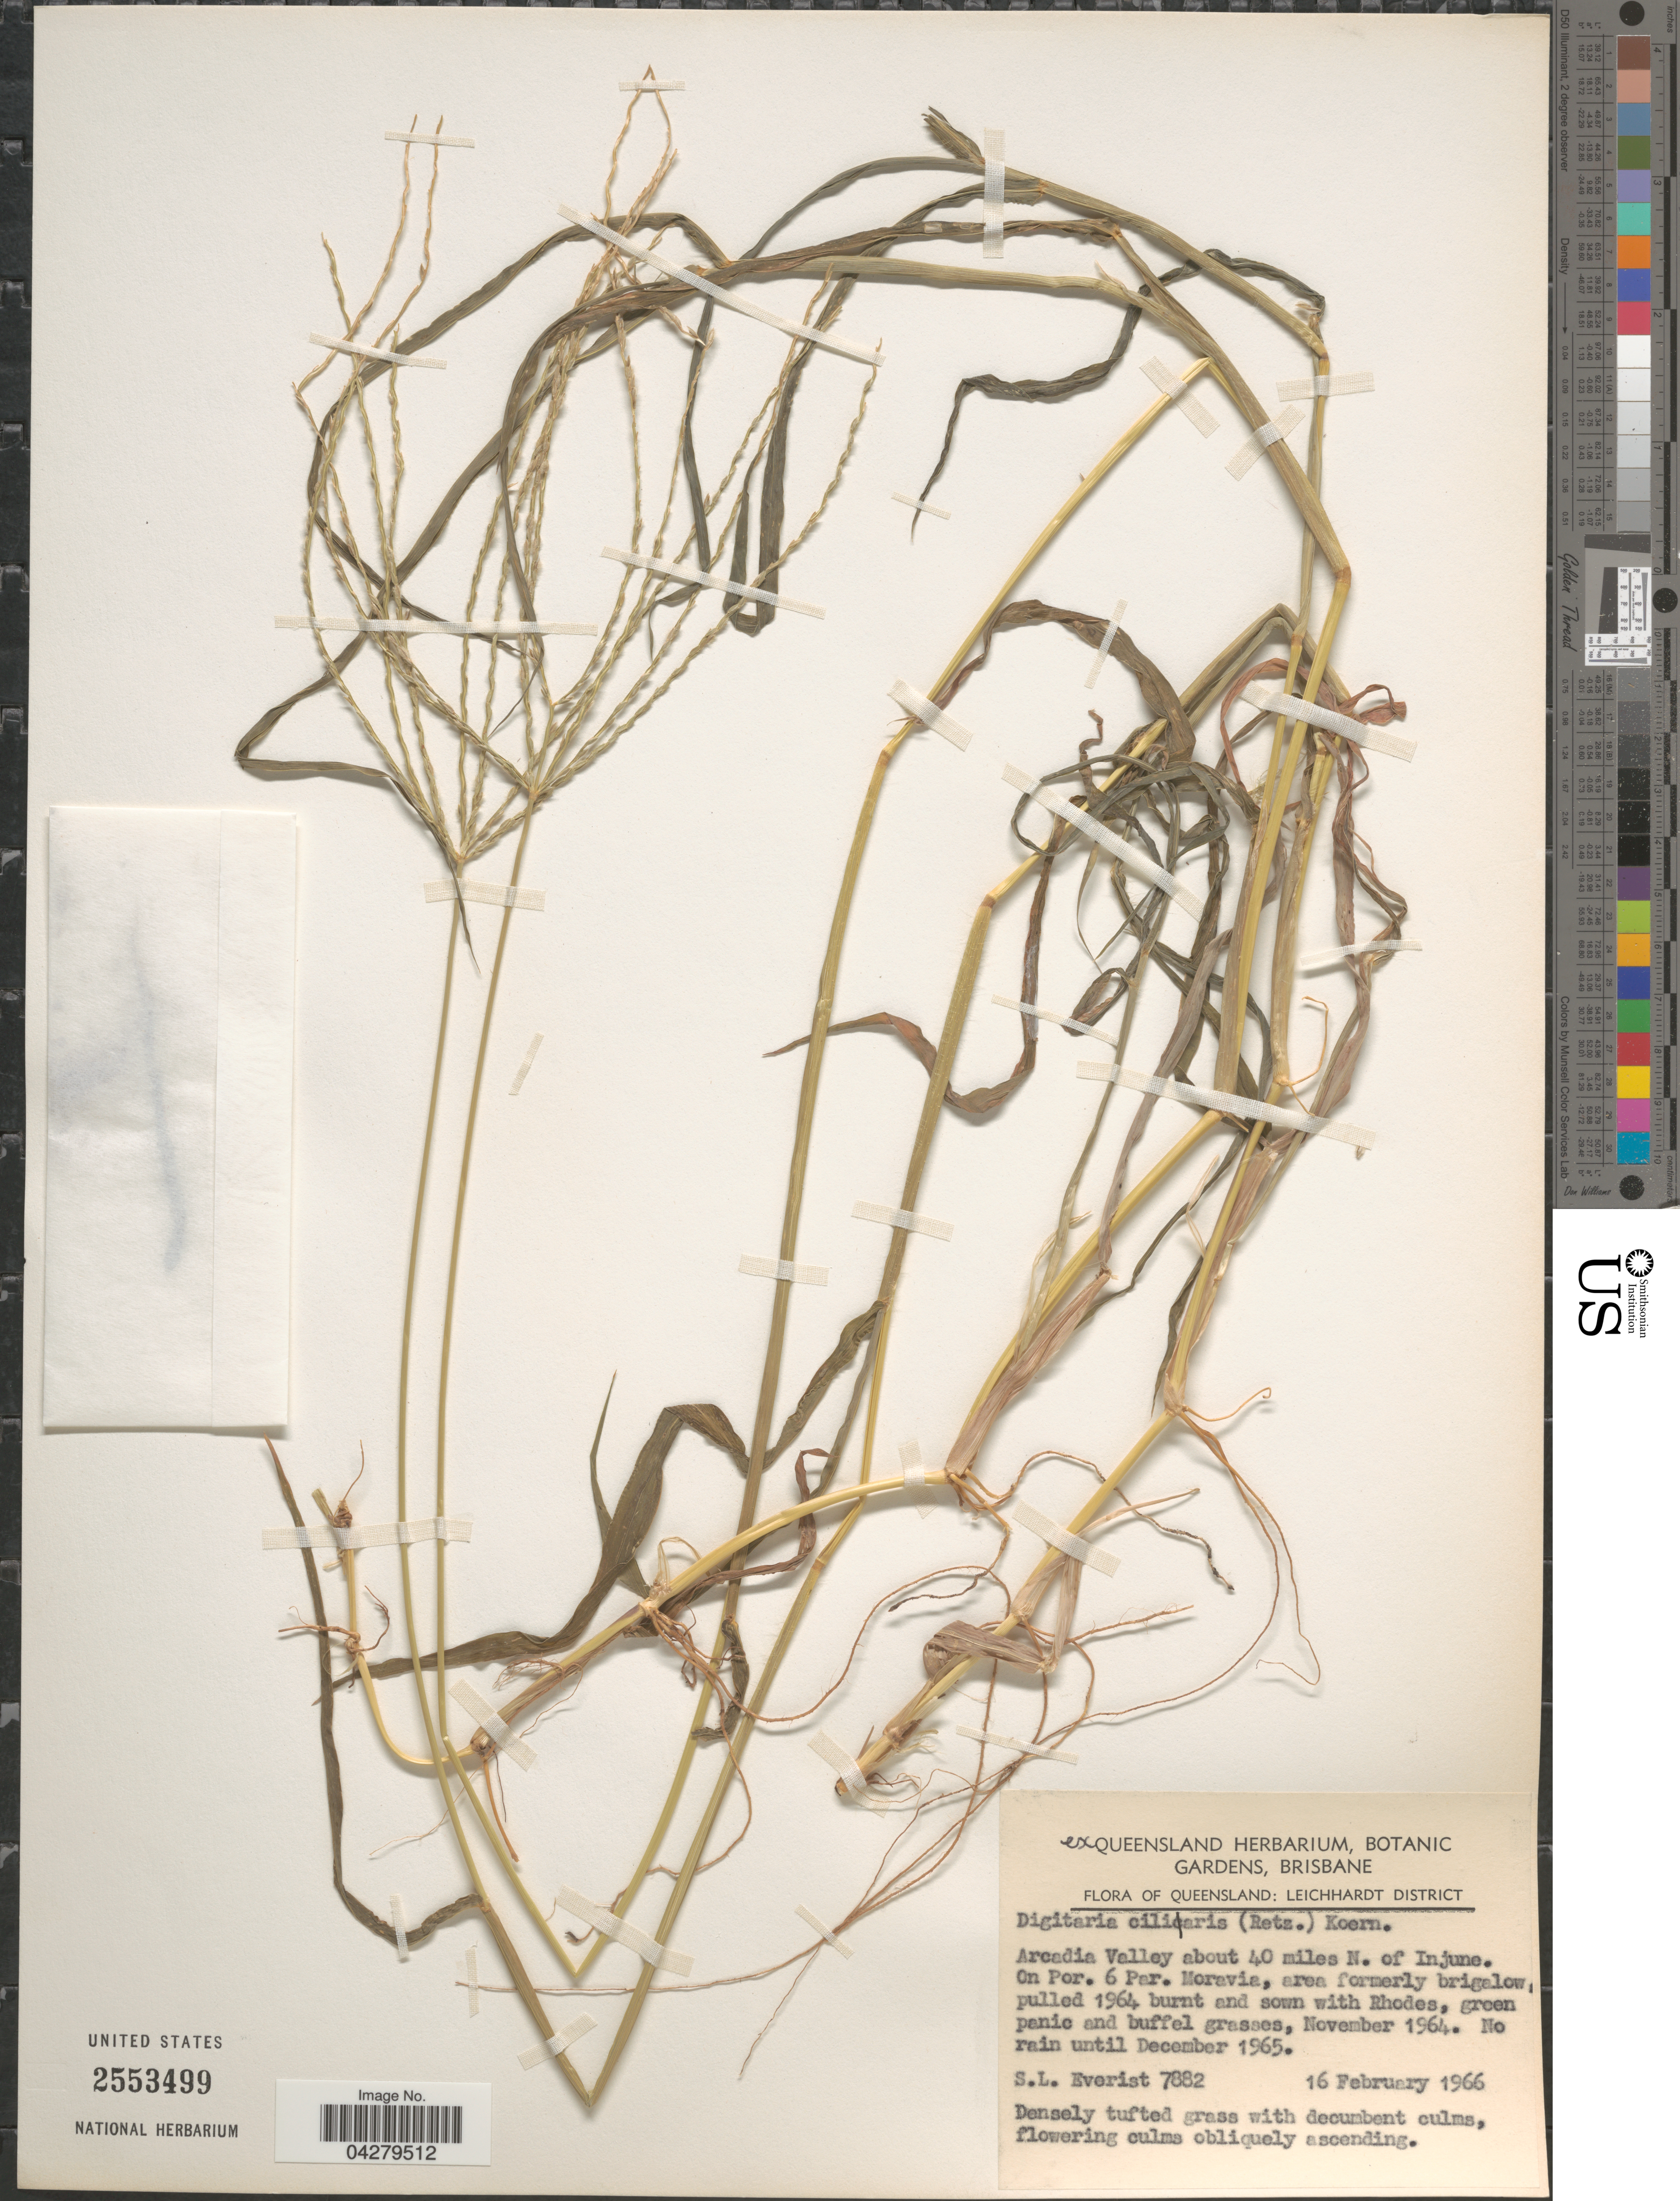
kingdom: Plantae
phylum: Tracheophyta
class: Liliopsida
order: Poales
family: Poaceae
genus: Digitaria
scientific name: Digitaria ciliaris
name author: (Retz.) Koeler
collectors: S. Everist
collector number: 7882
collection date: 1966-02-16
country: Australia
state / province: Queensland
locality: Leichhardt District. Arcadia Valley about 40 miles N. of Injune.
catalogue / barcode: US 2553499